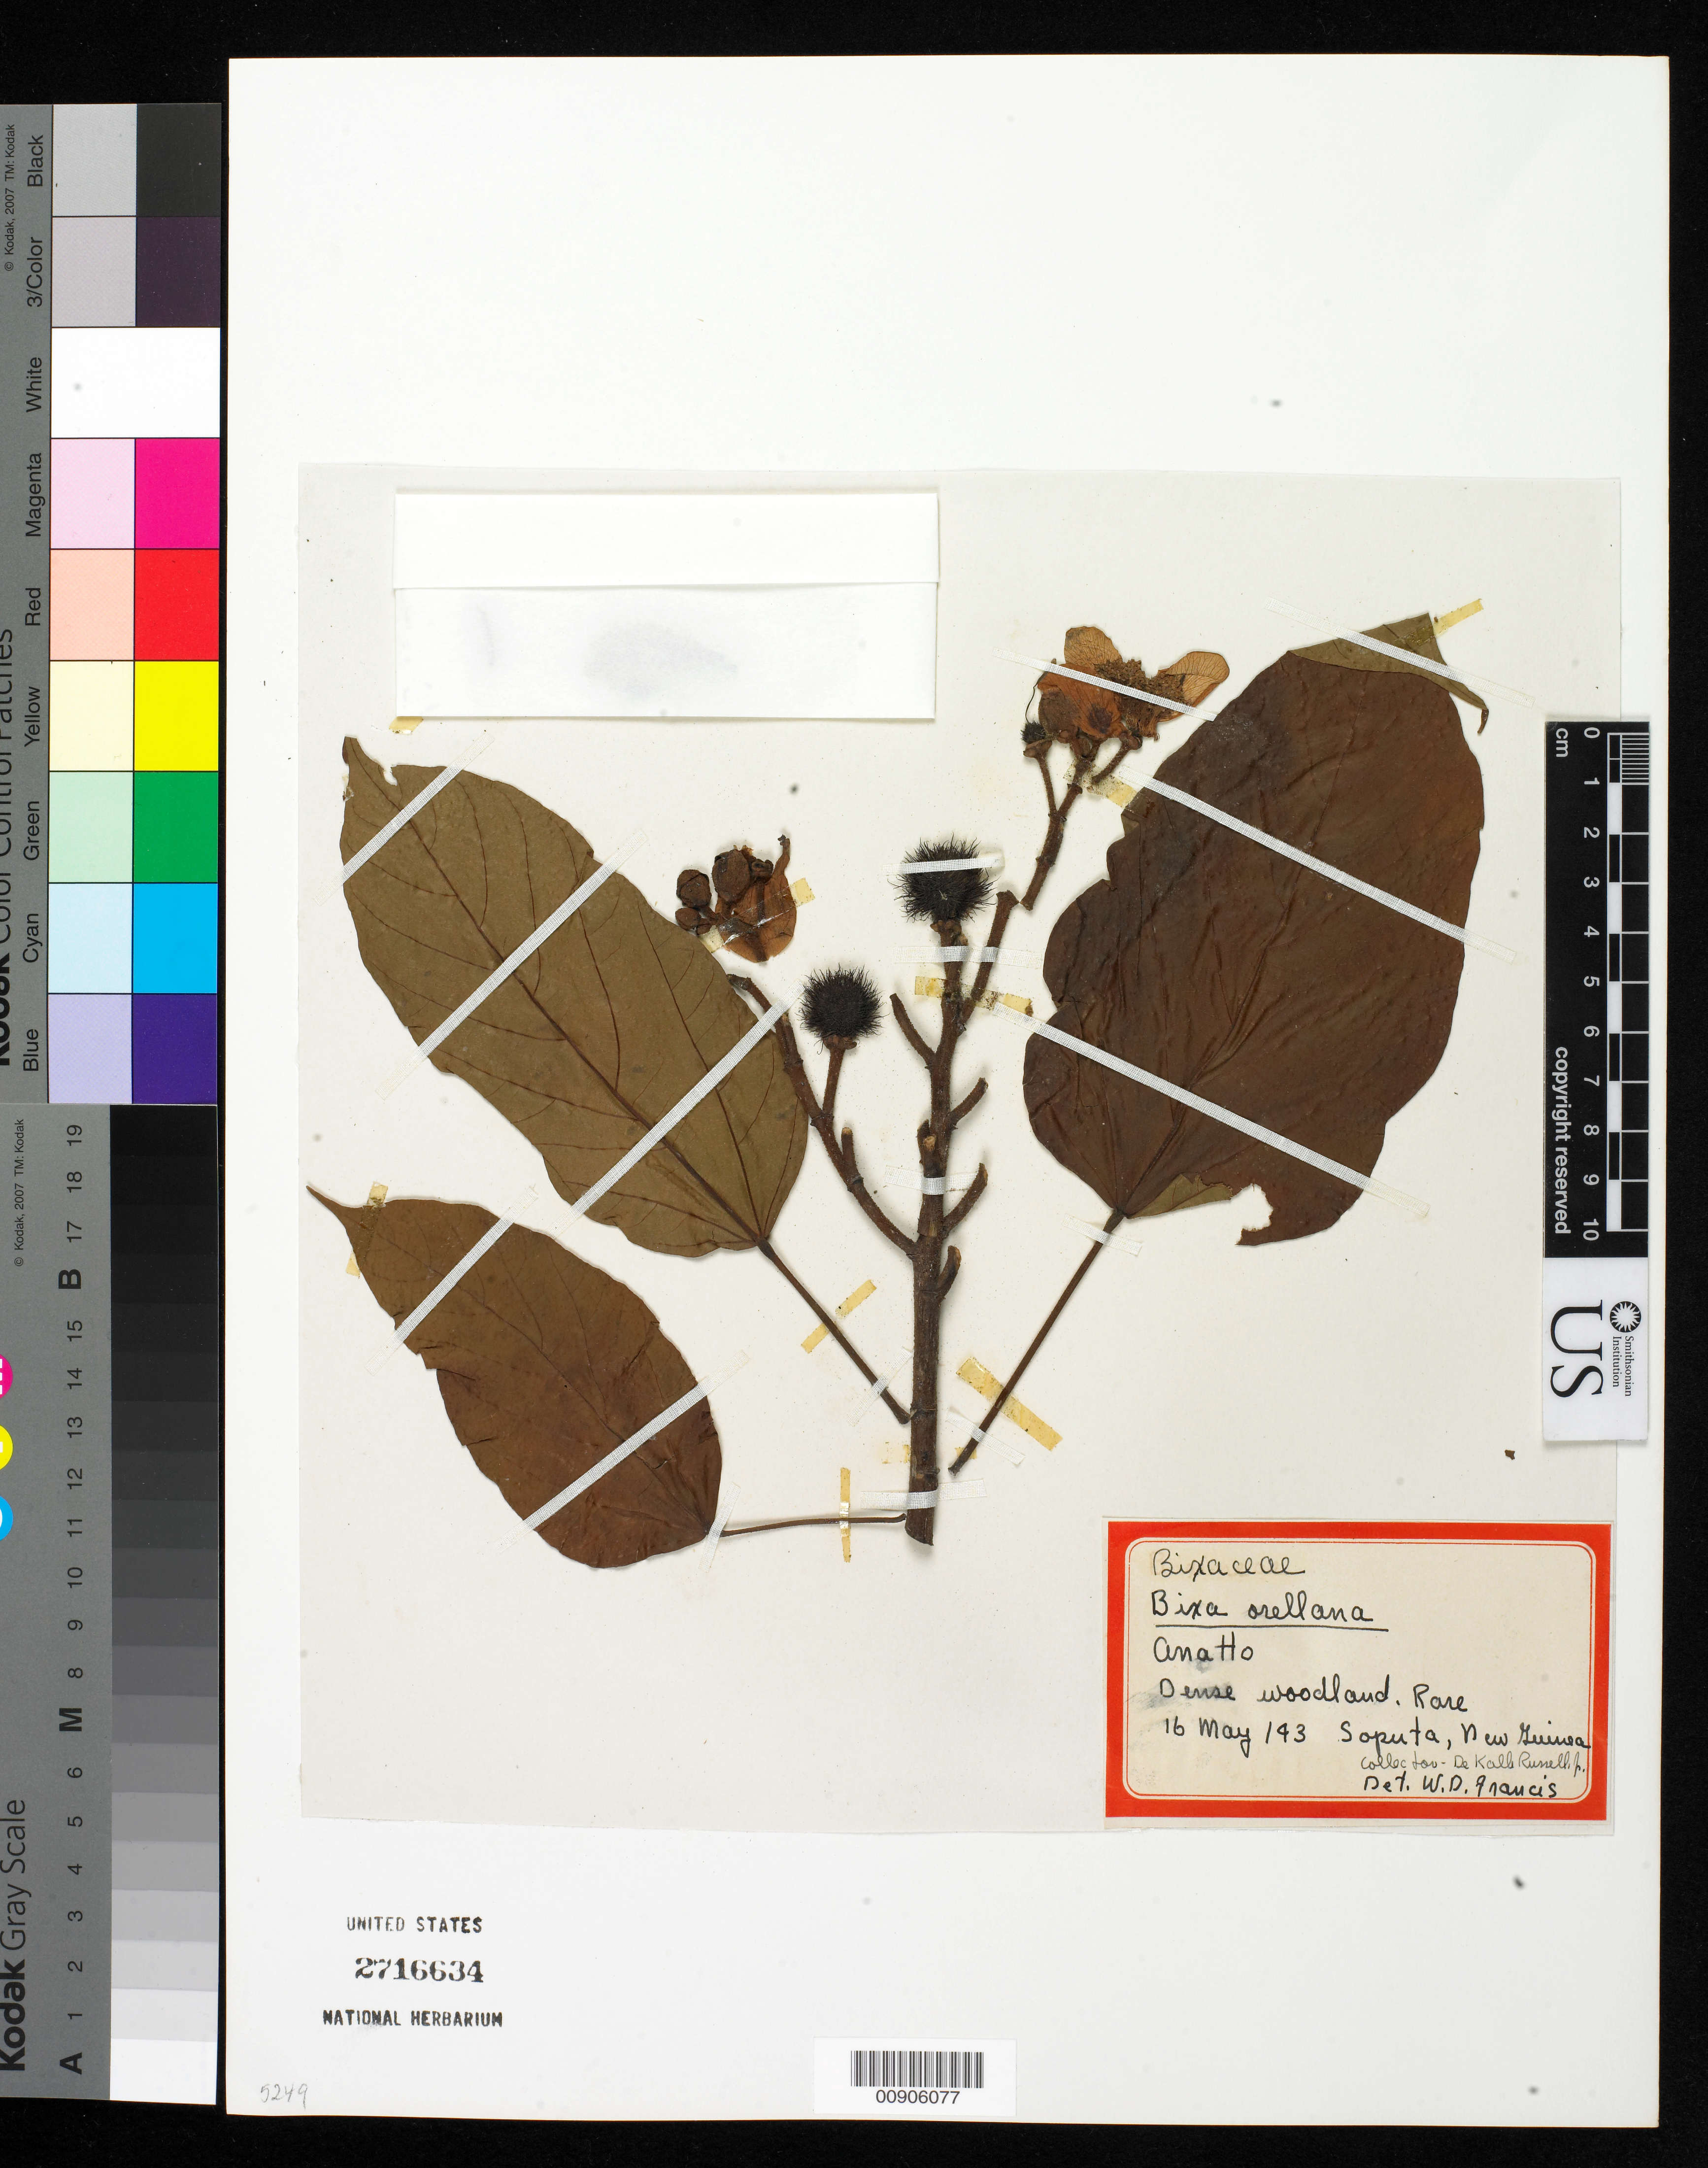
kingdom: Plantae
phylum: Tracheophyta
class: Magnoliopsida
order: Malvales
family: Bixaceae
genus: Bixa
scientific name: Bixa orellana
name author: L.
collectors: D. K. Russell Jr.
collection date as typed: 16 May 1943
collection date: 1943-05-16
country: Papua New Guinea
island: New Guinea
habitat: Dense woodland.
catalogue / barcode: US 2716634